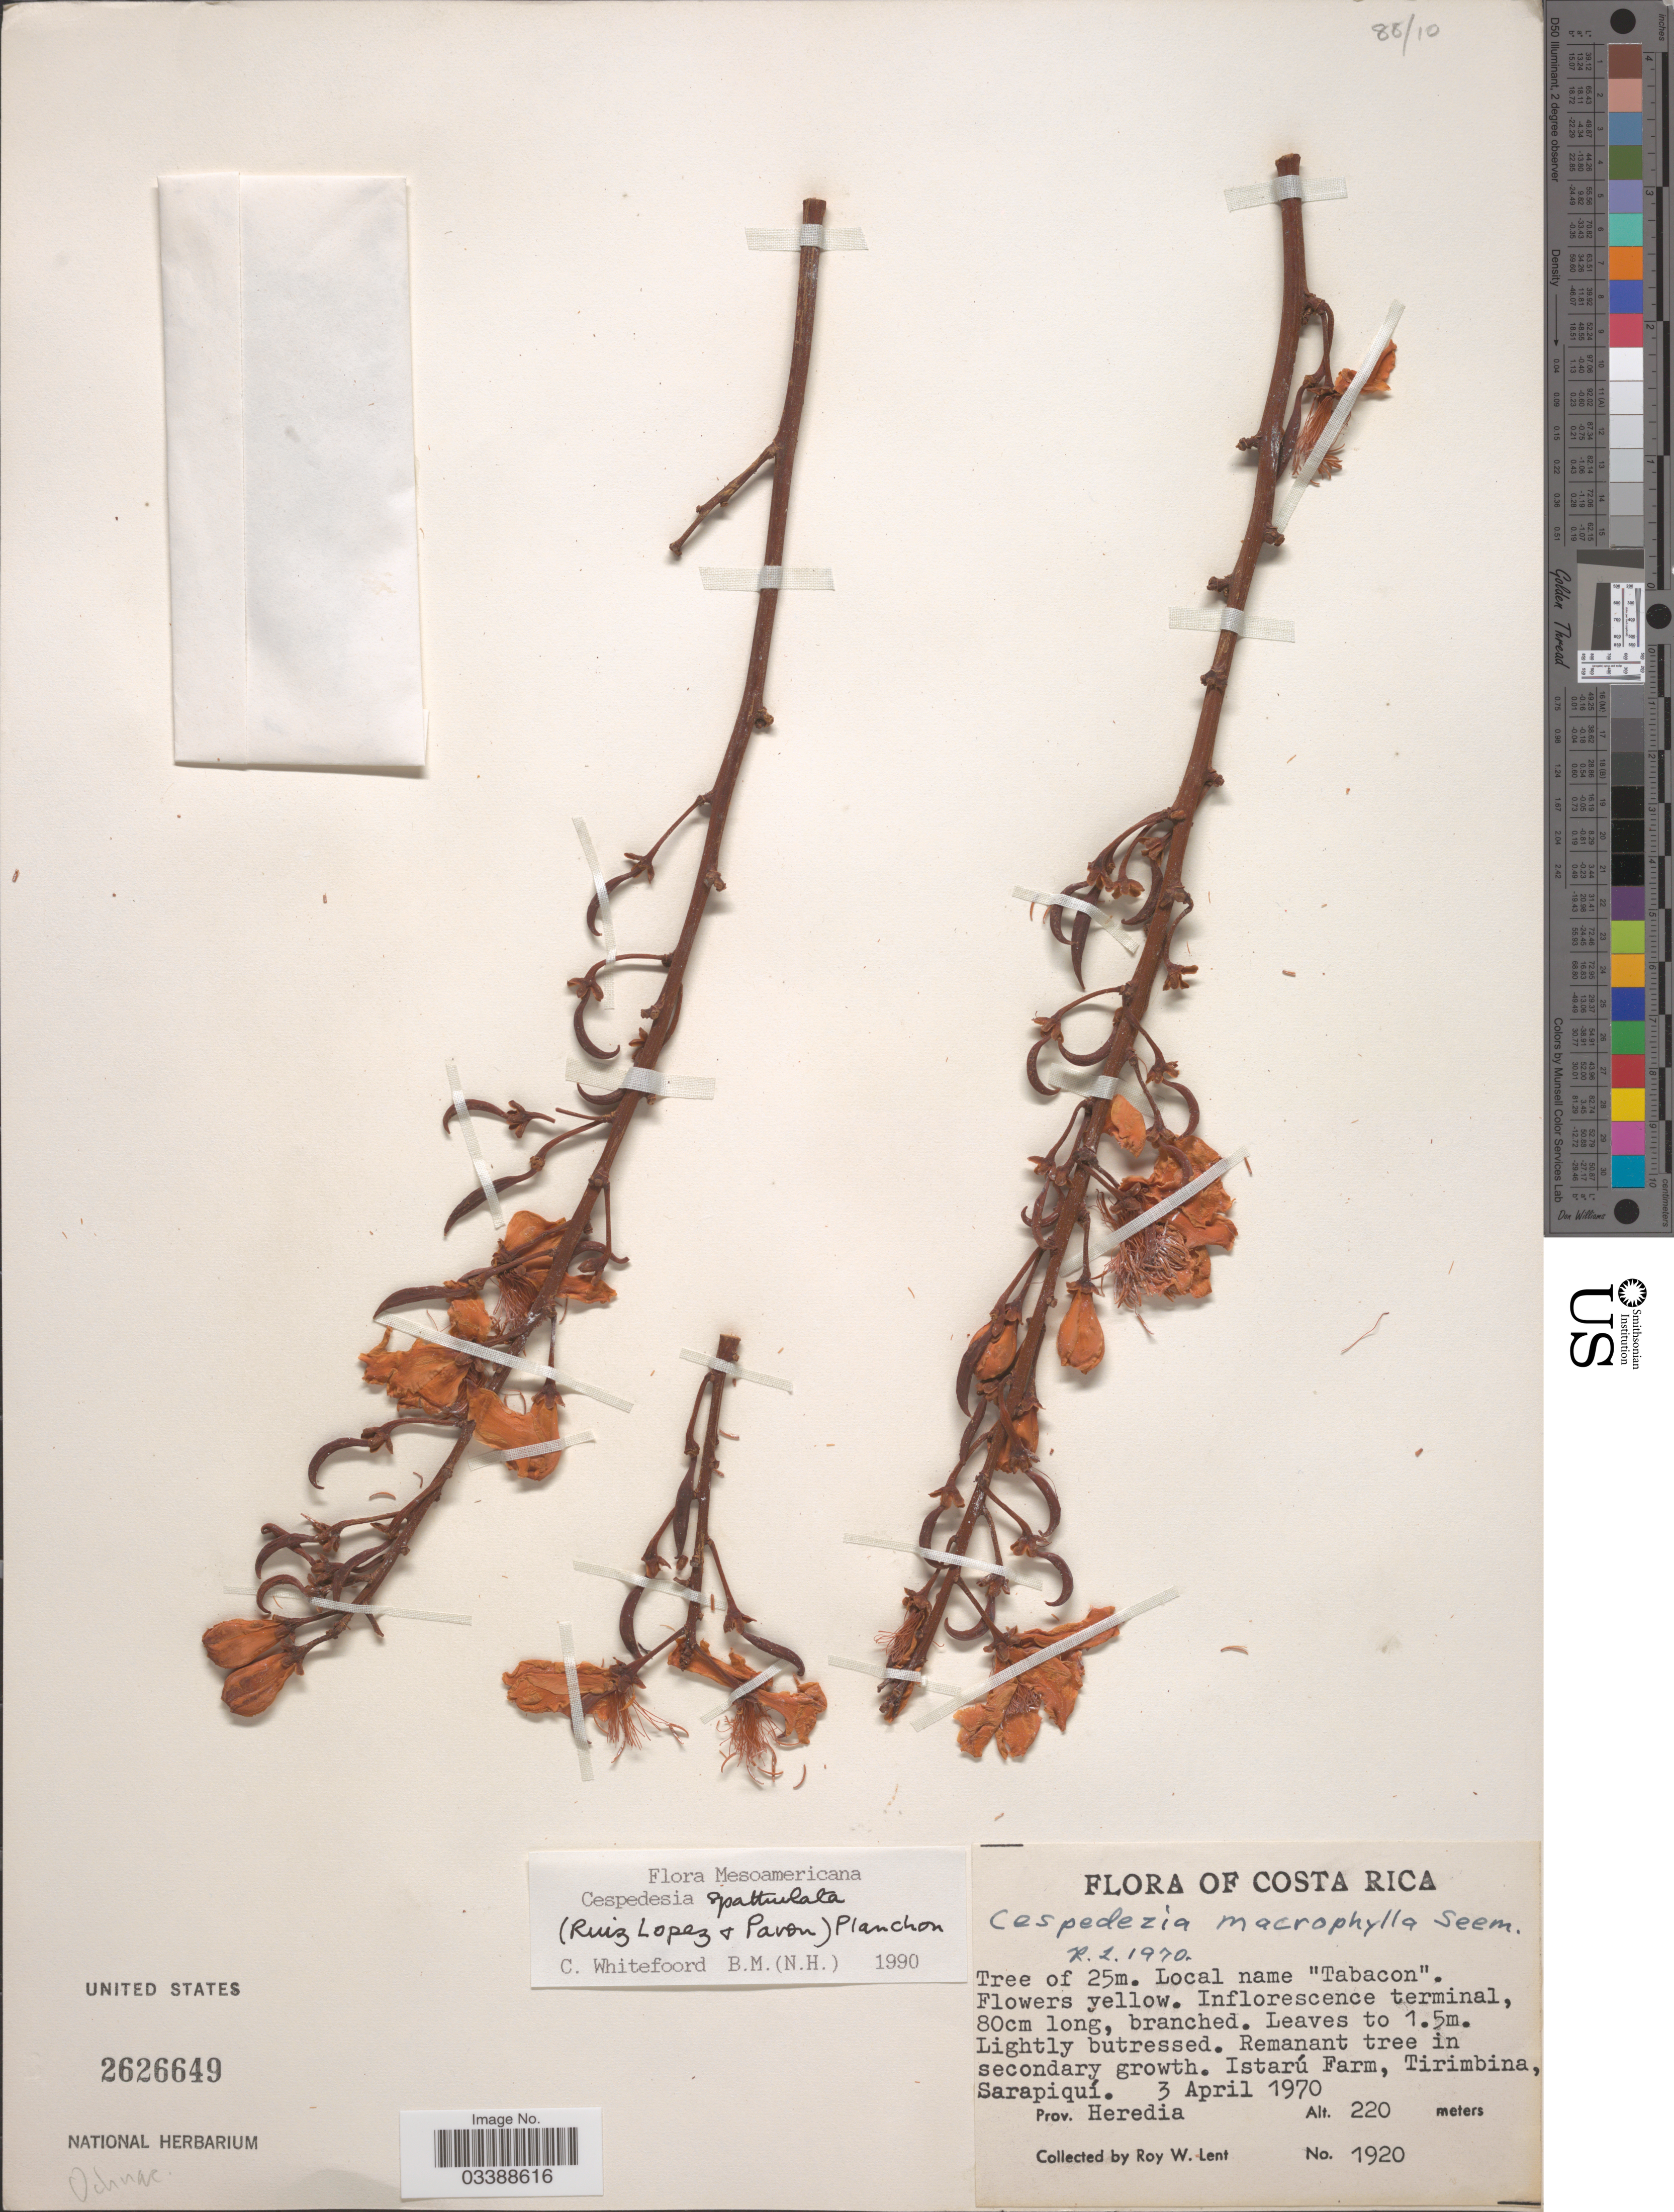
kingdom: Plantae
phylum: Tracheophyta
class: Magnoliopsida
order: Malpighiales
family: Ochnaceae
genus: Cespedesia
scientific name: Cespedesia spathulata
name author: (Ruiz & Pav.) Planch.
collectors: R. W. Lent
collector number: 1920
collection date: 1970-04-03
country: Costa Rica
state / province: Heredia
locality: Istarú Farm, Tirimbina, Sarapiqui.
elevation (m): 220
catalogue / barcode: US 2626649